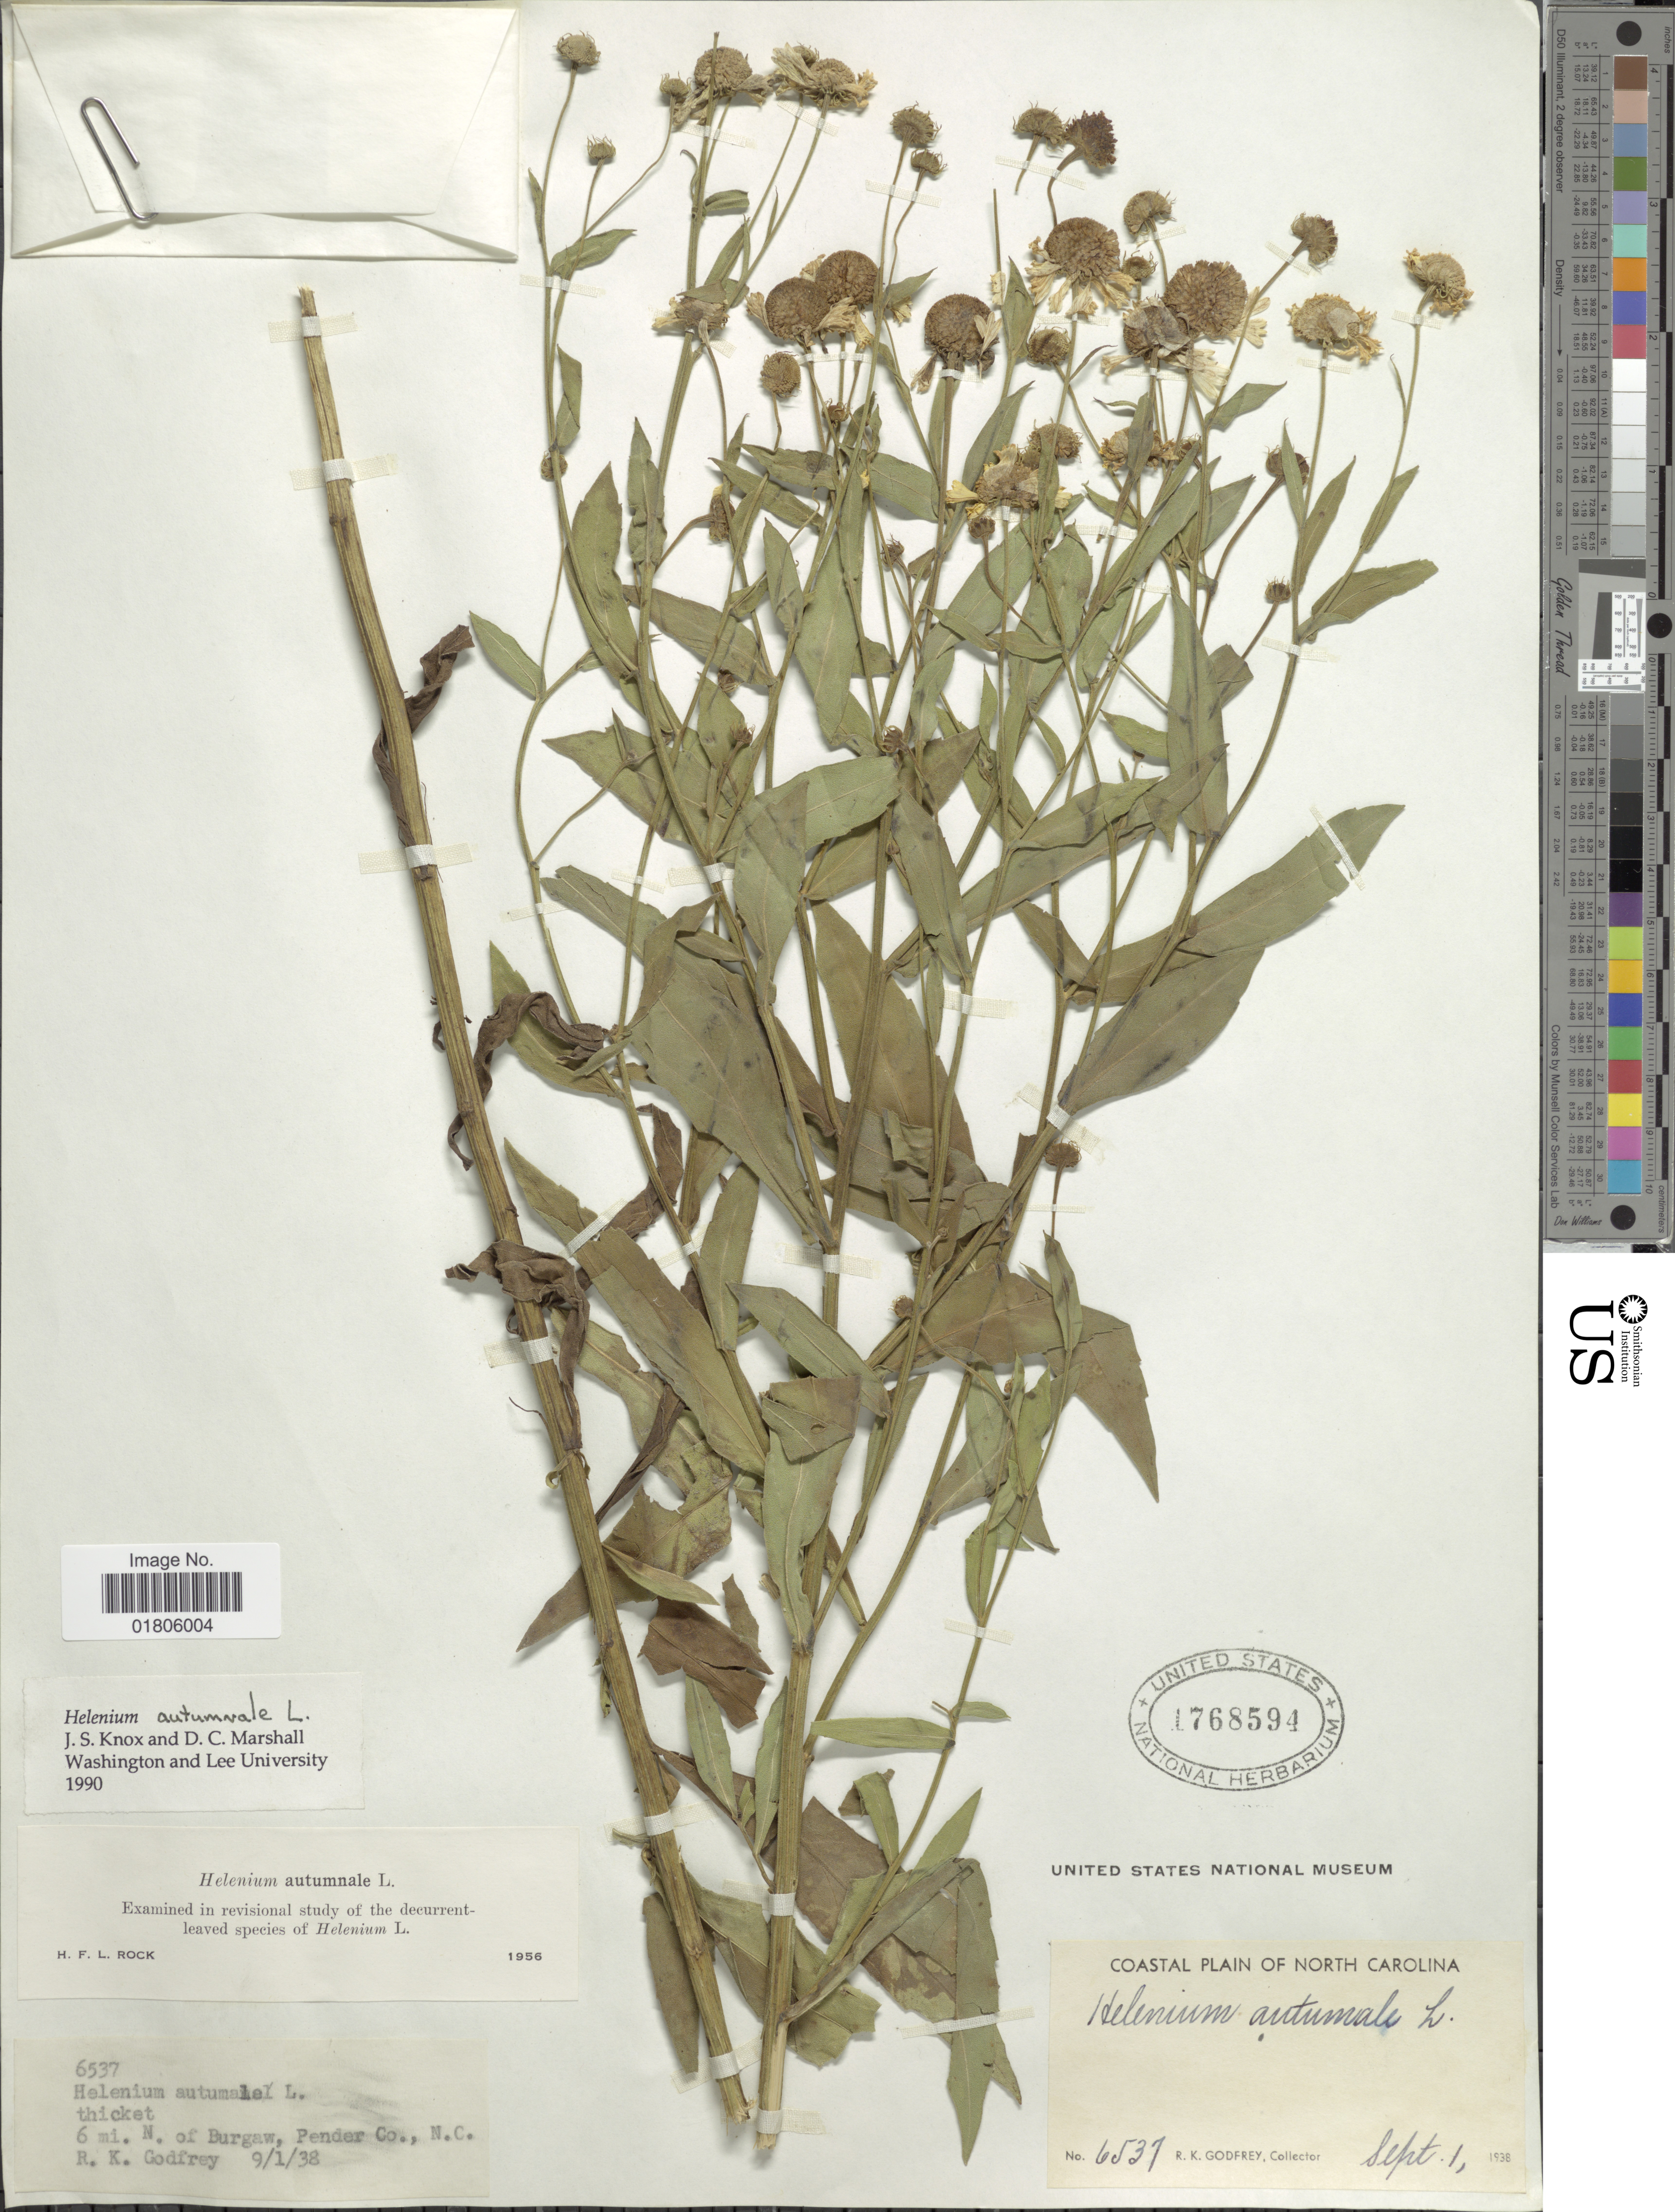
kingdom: Plantae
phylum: Tracheophyta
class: Magnoliopsida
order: Asterales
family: Asteraceae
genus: Helenium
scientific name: Helenium autumnale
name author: L.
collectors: R. K. Godfrey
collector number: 6537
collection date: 1938-09-01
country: United States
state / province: North Carolina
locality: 6 mi. N. of Burgaw, Pender Co.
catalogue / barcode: US 1768594